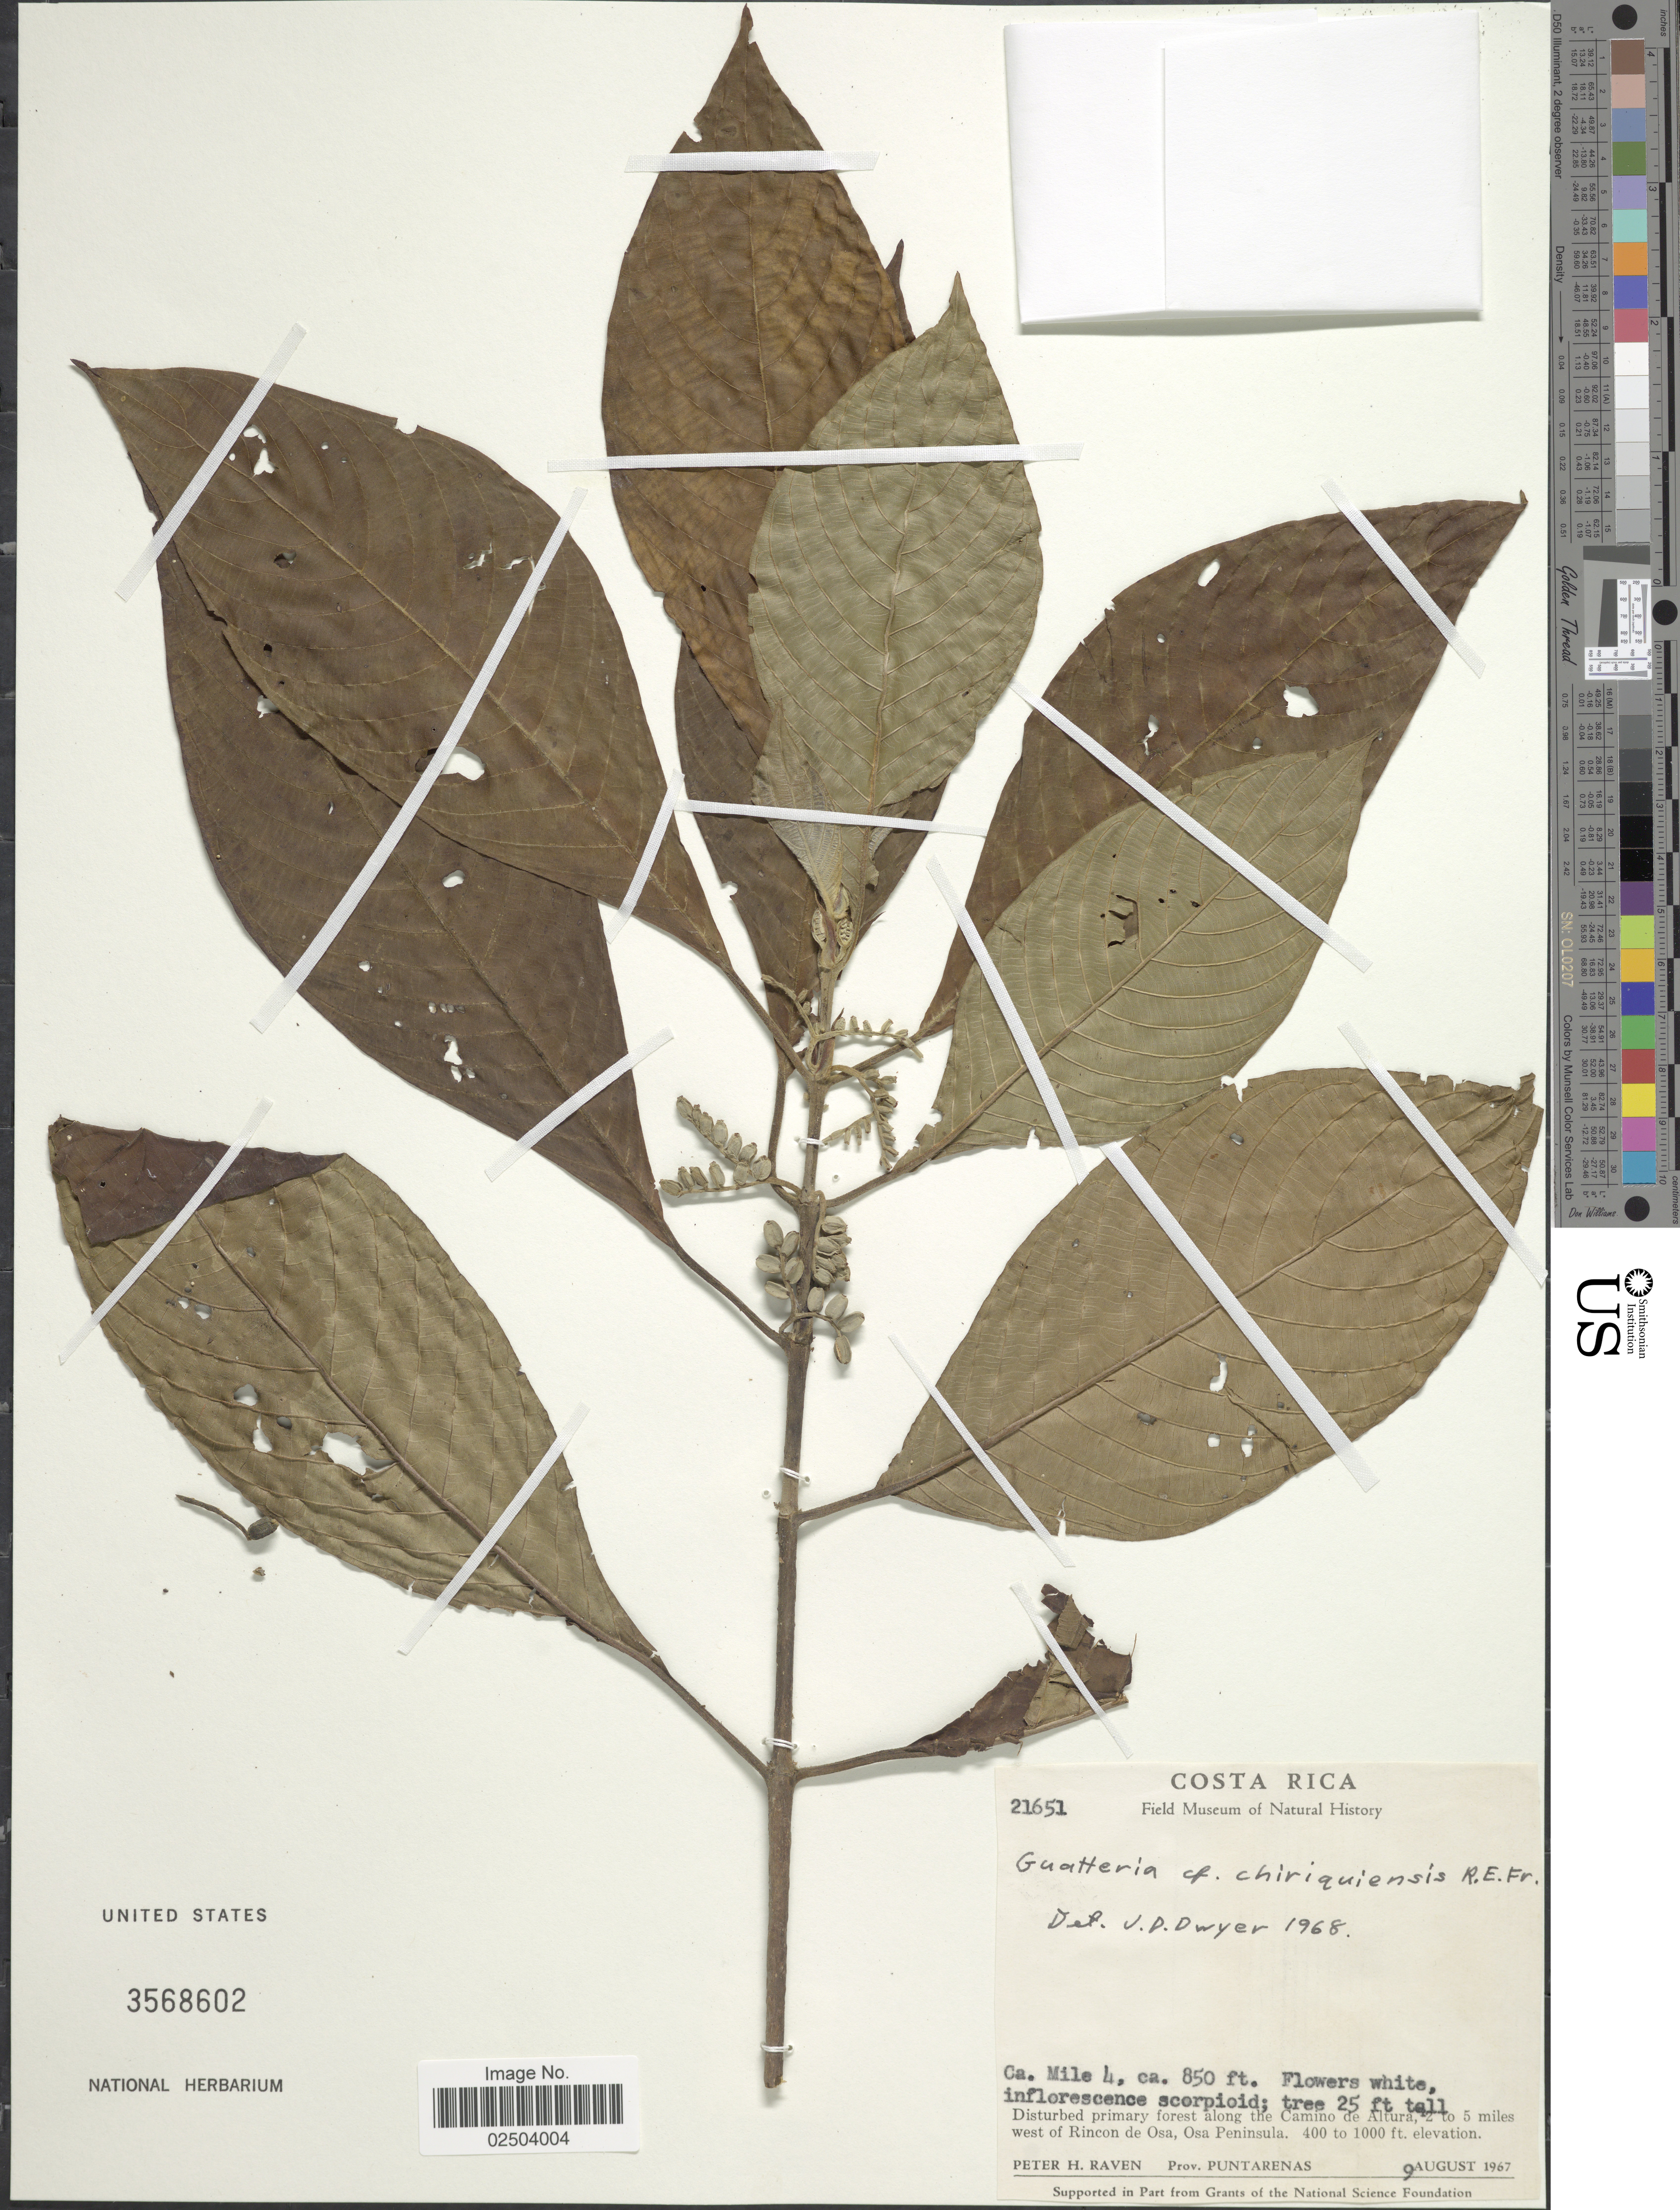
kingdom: Plantae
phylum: Tracheophyta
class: Magnoliopsida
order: Gentianales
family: Rubiaceae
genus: Guettarda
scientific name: Guettarda chiriquiensis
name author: Standl.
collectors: P. Raven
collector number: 21651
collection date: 1967-08-09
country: Costa Rica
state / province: Puntarenas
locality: Ca. Mile 4. Disturbed primary forest along the Camino de Altura, 2 to 5 miles west of Rincon de Osa, Osa Peninsula. Prov. Puntarenas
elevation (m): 259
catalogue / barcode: US 3568602